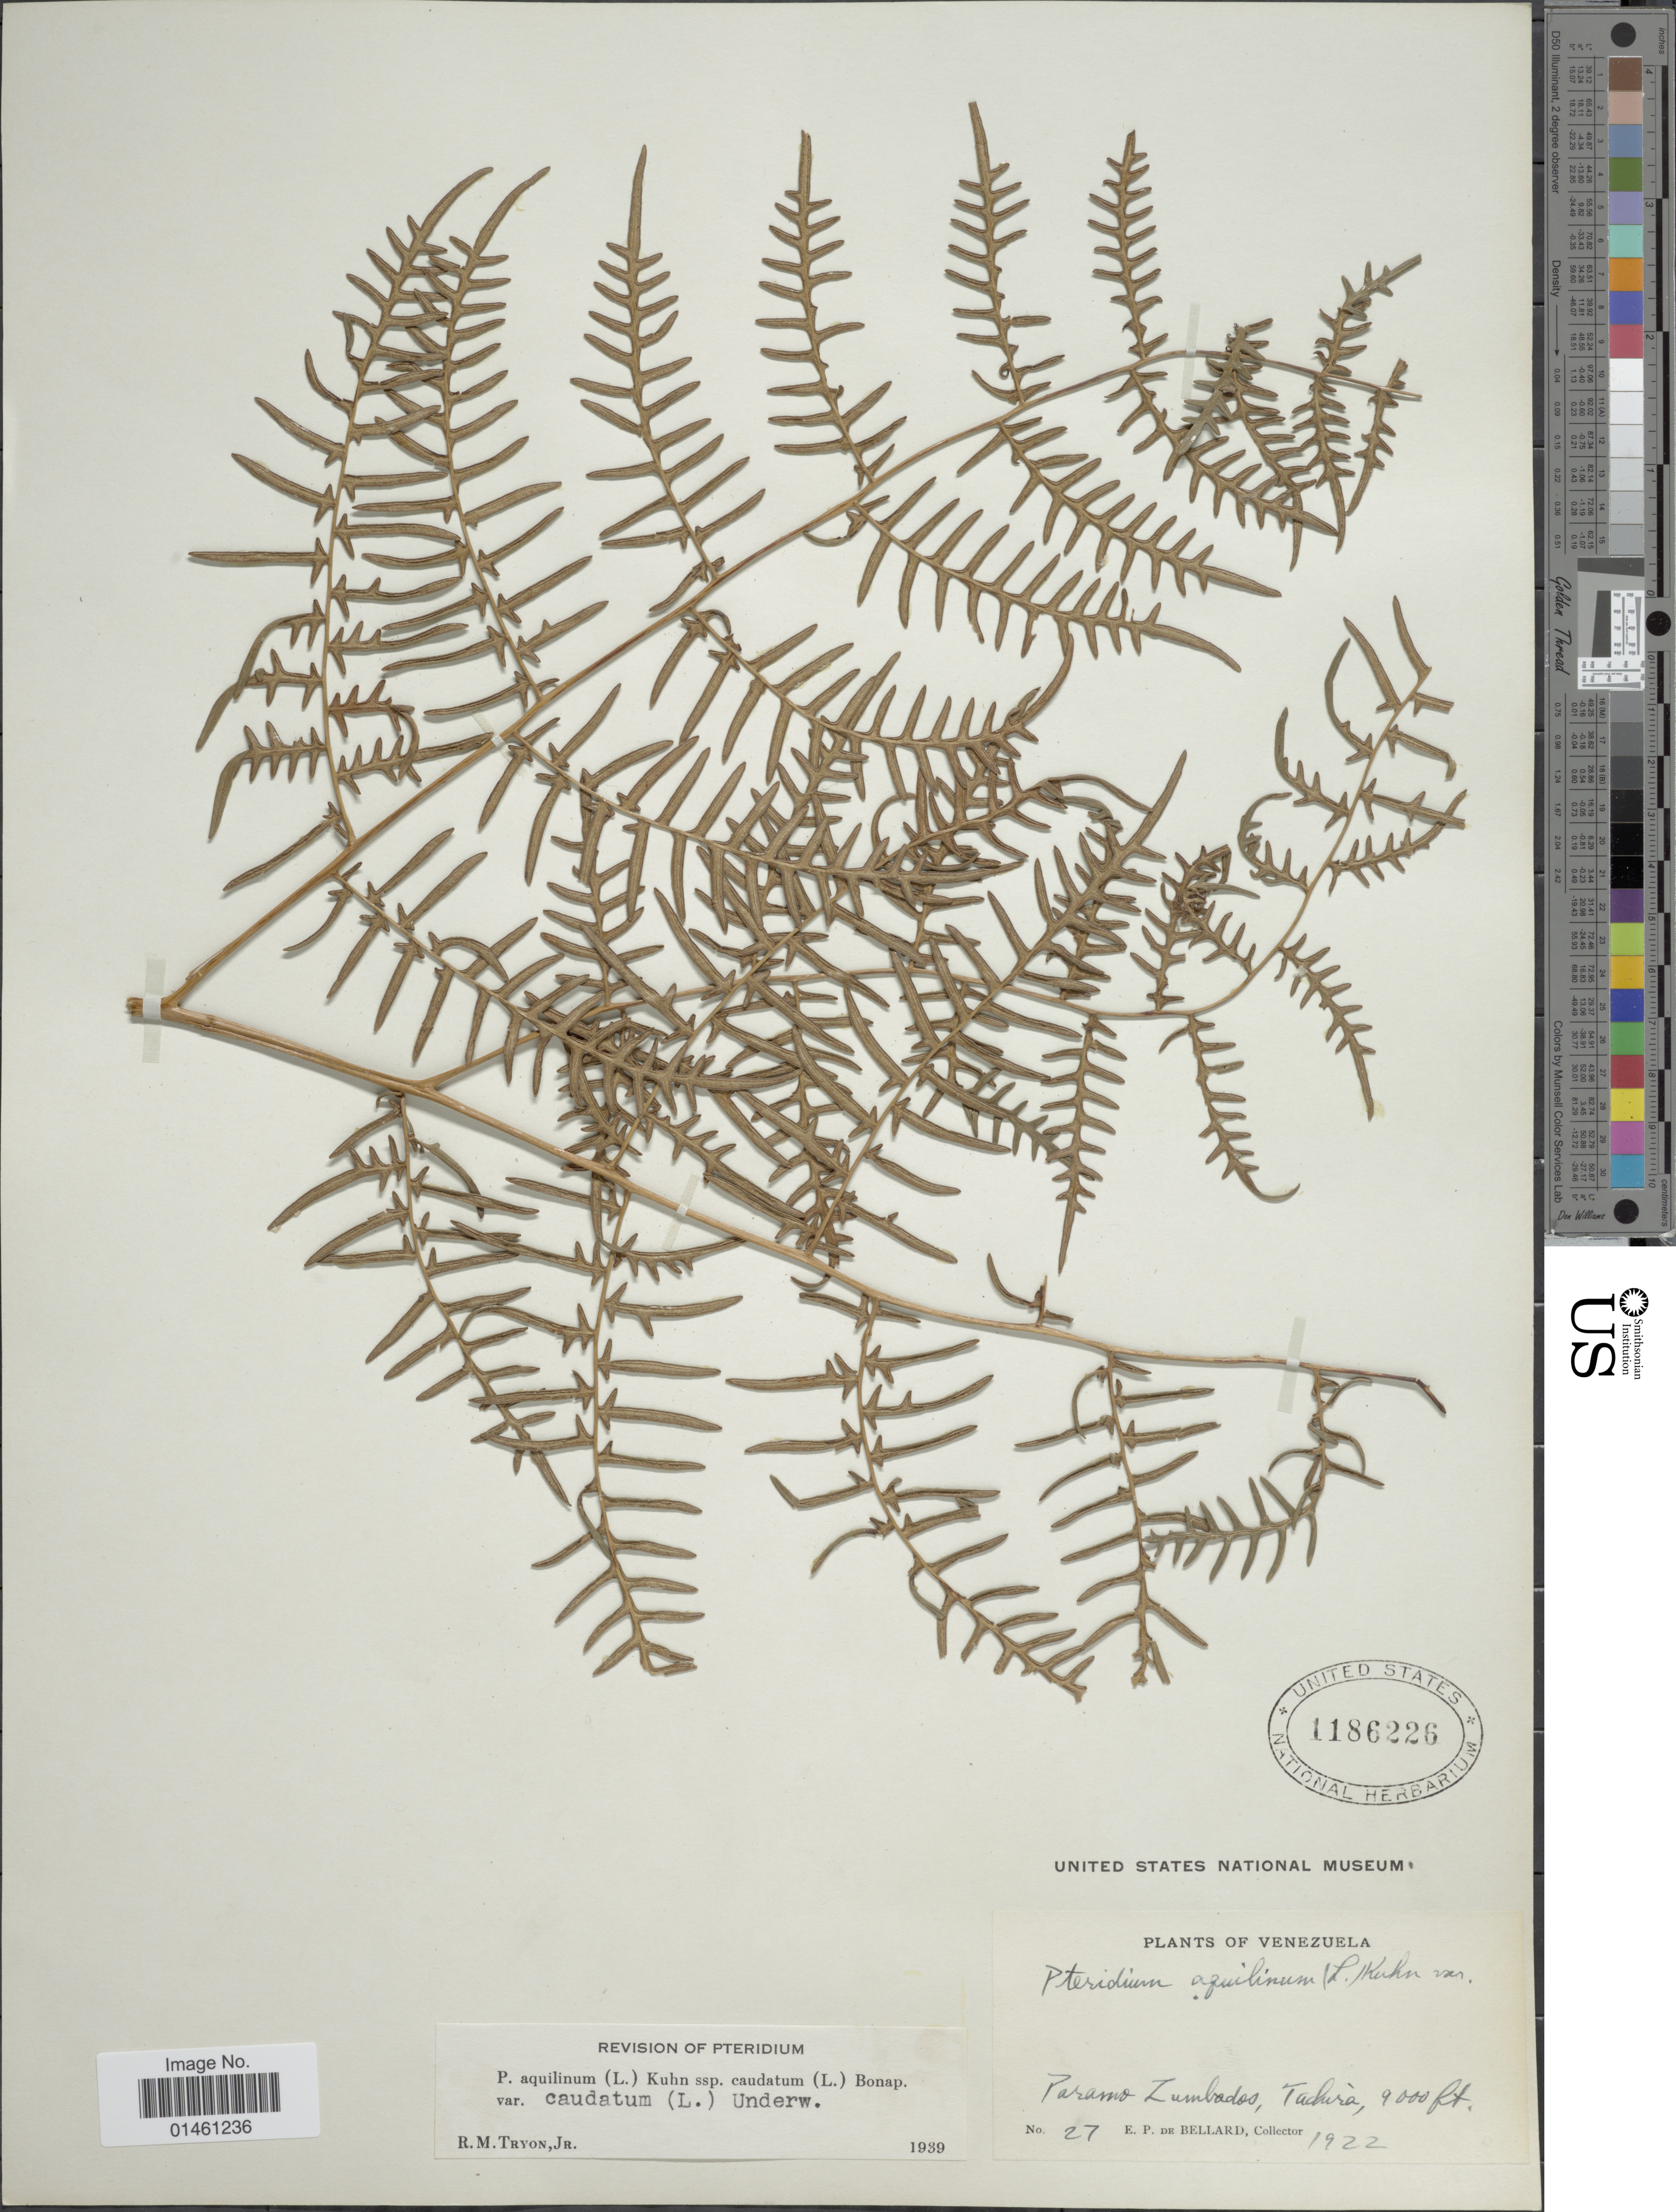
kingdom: Plantae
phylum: Tracheophyta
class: Polypodiopsida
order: Polypodiales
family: Dennstaedtiaceae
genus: Pteridium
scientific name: Pteridium caudatum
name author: (L.) Maxon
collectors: E. de Bellard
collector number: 27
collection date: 1922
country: Venezuela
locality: Paramo Zumbados, Tachira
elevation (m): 2743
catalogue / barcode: US 1186226